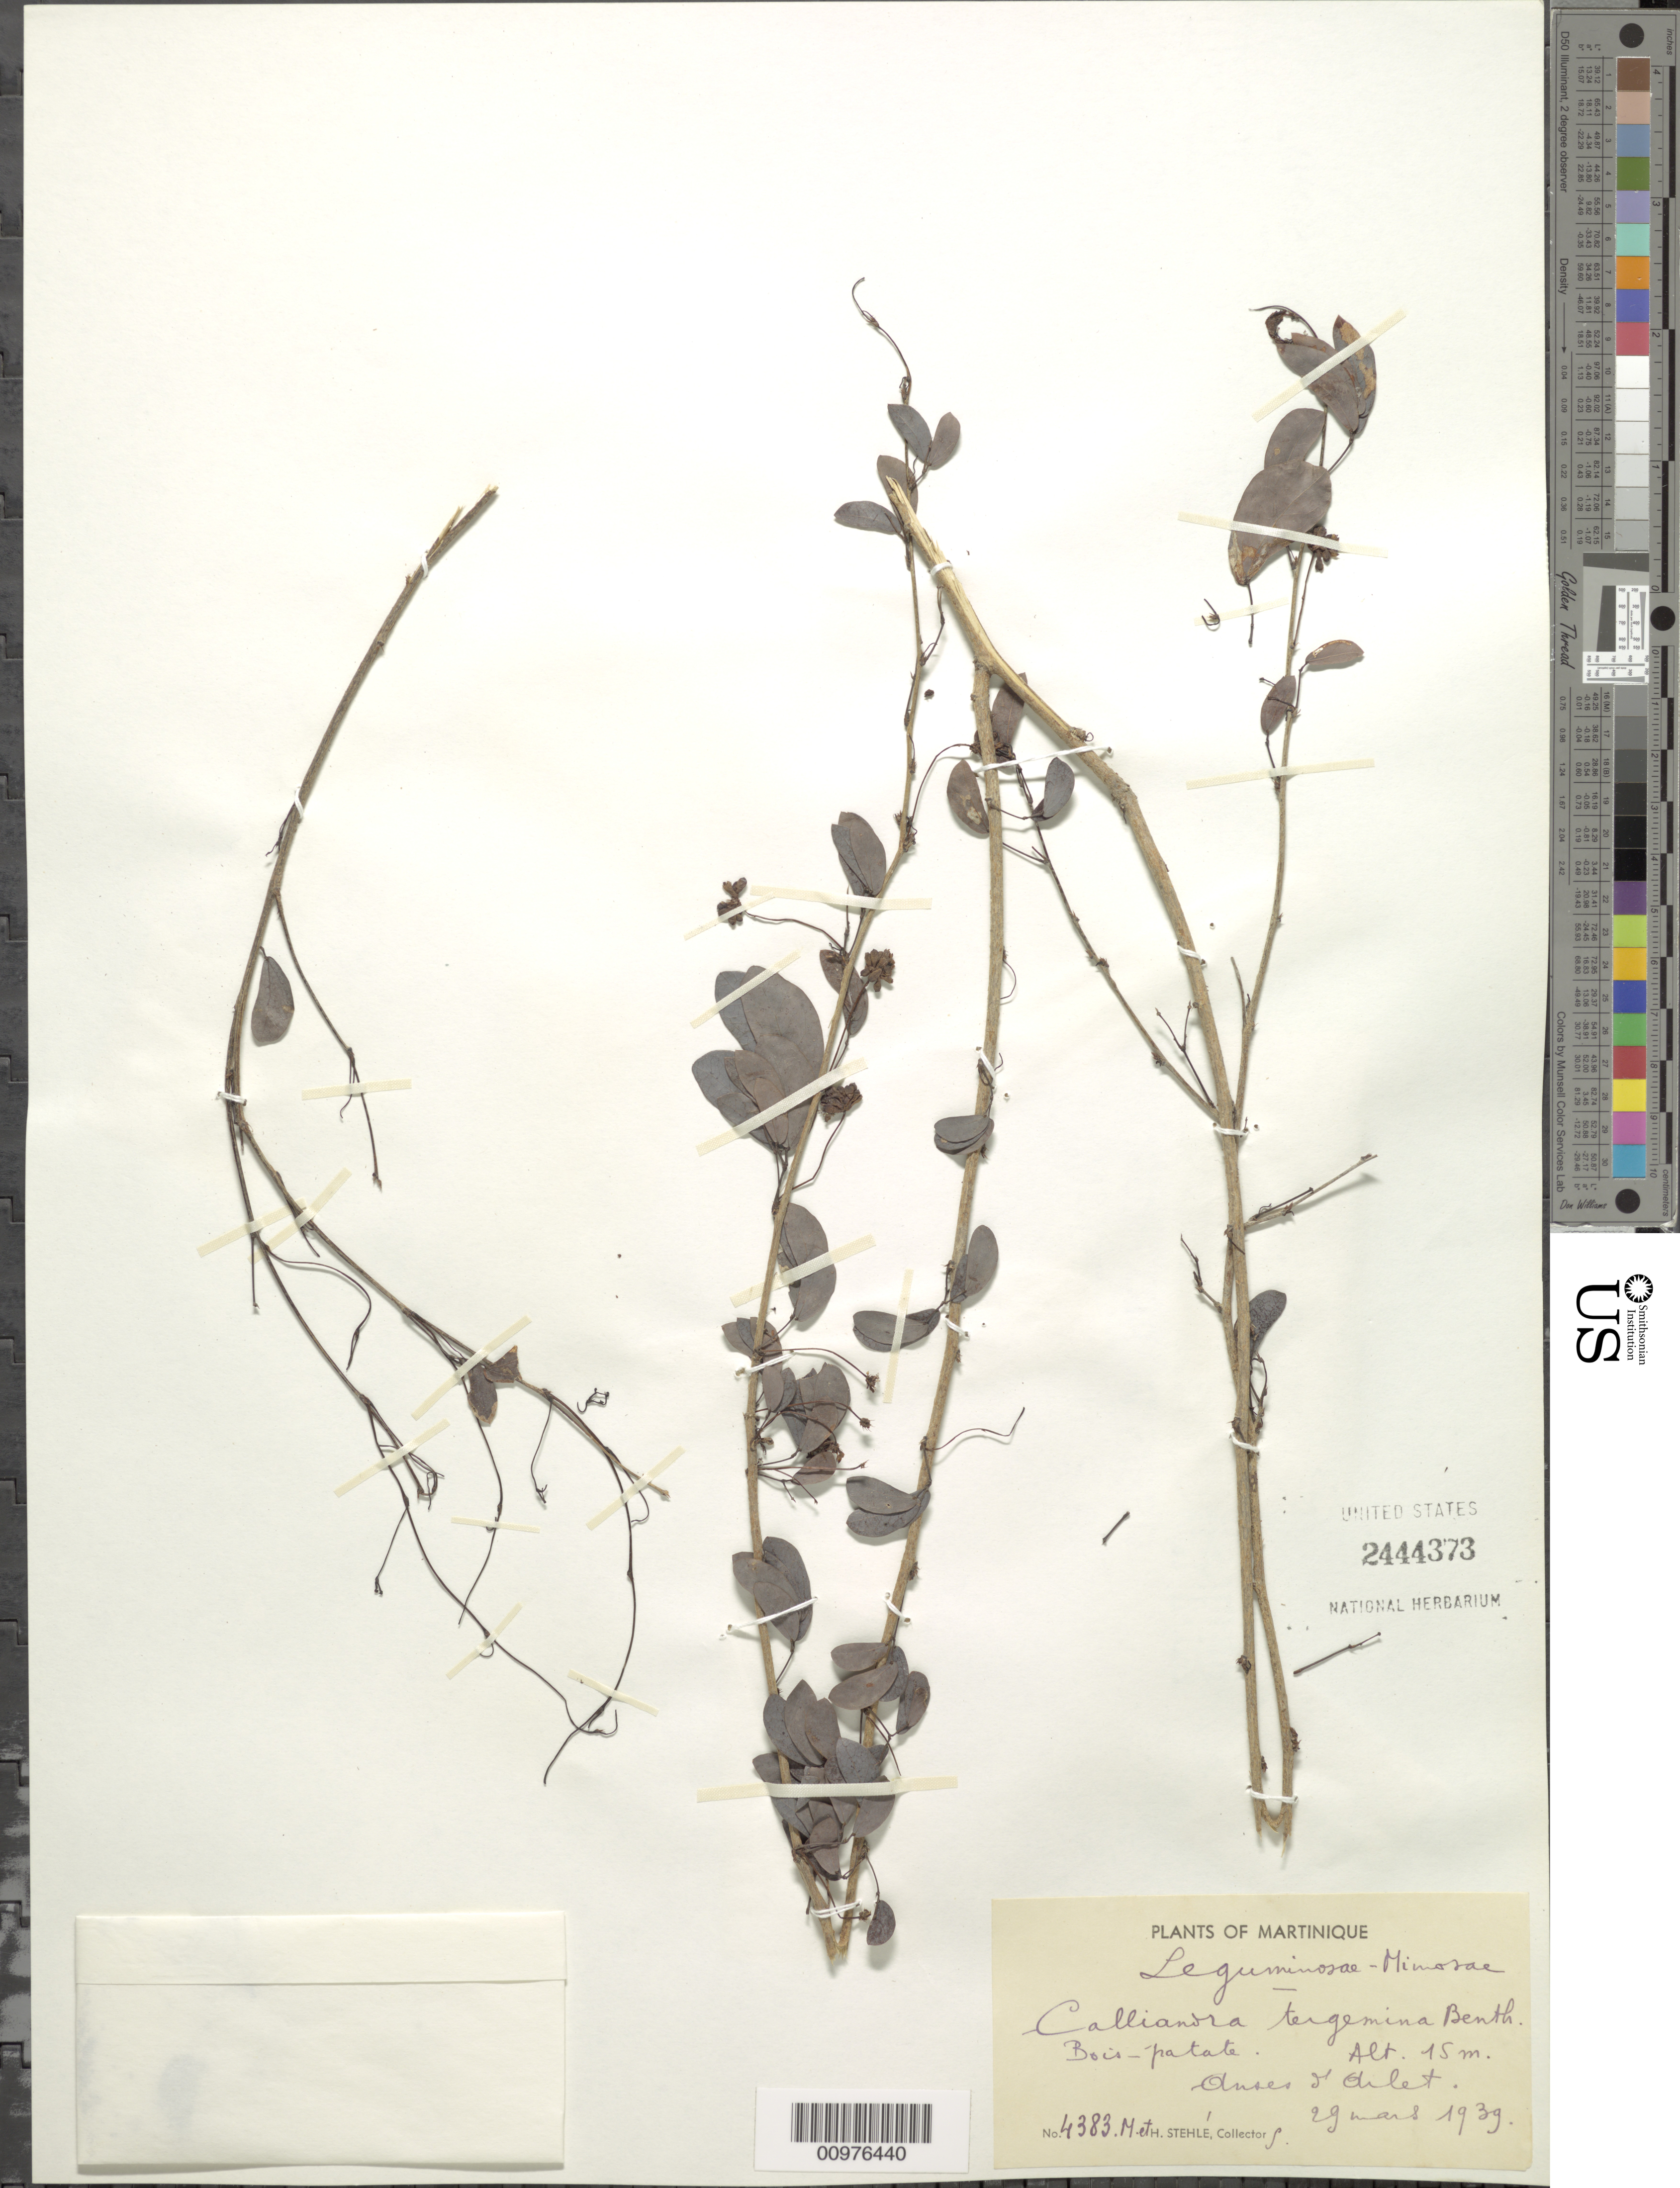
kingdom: Plantae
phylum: Tracheophyta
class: Magnoliopsida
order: Fabales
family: Fabaceae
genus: Calliandra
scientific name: Calliandra tergemina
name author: (L.) Benth.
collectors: H. Stehlé & M. Stehlé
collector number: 4383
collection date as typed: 29 Mar 1939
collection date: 1939-03-29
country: Martinique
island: Martinique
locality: Olnses s'oulet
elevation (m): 15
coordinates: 0 N, 0 E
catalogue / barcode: US 2444373